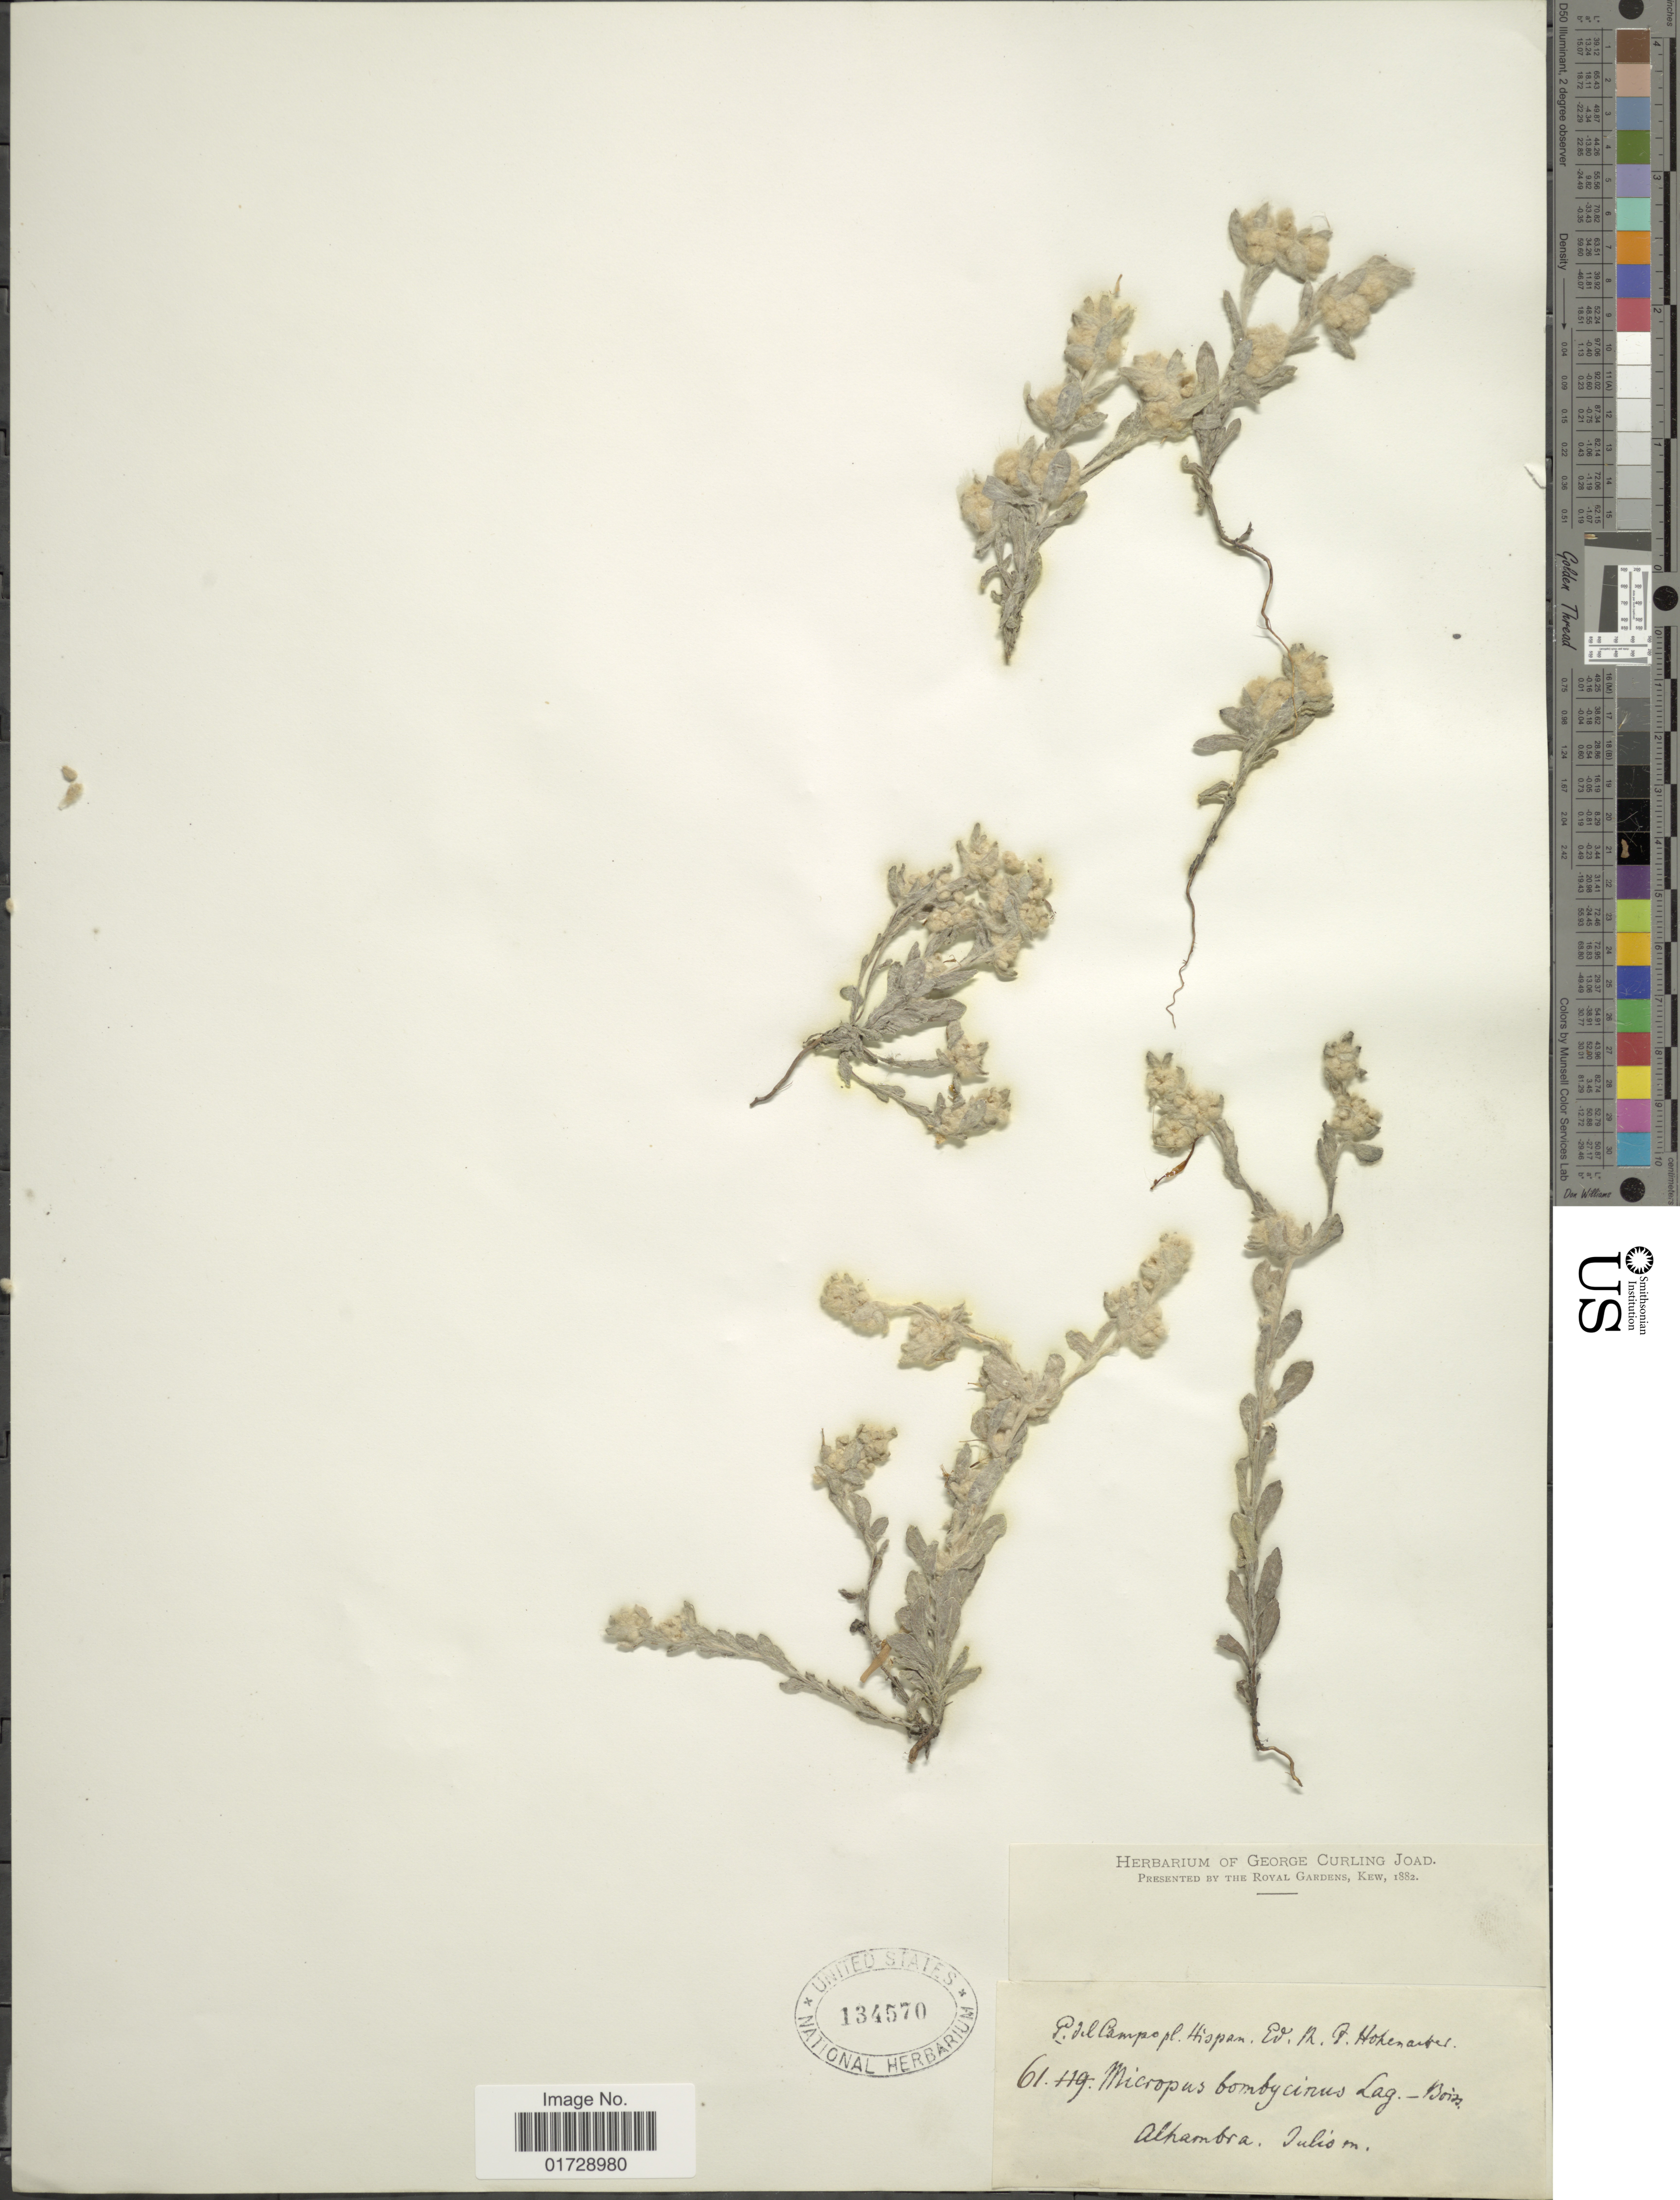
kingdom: Plantae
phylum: Tracheophyta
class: Magnoliopsida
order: Asterales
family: Asteraceae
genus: Micropus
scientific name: Micropus bombycinus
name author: Lag.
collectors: Bois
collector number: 61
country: Spain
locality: Alhambra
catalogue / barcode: US 134570